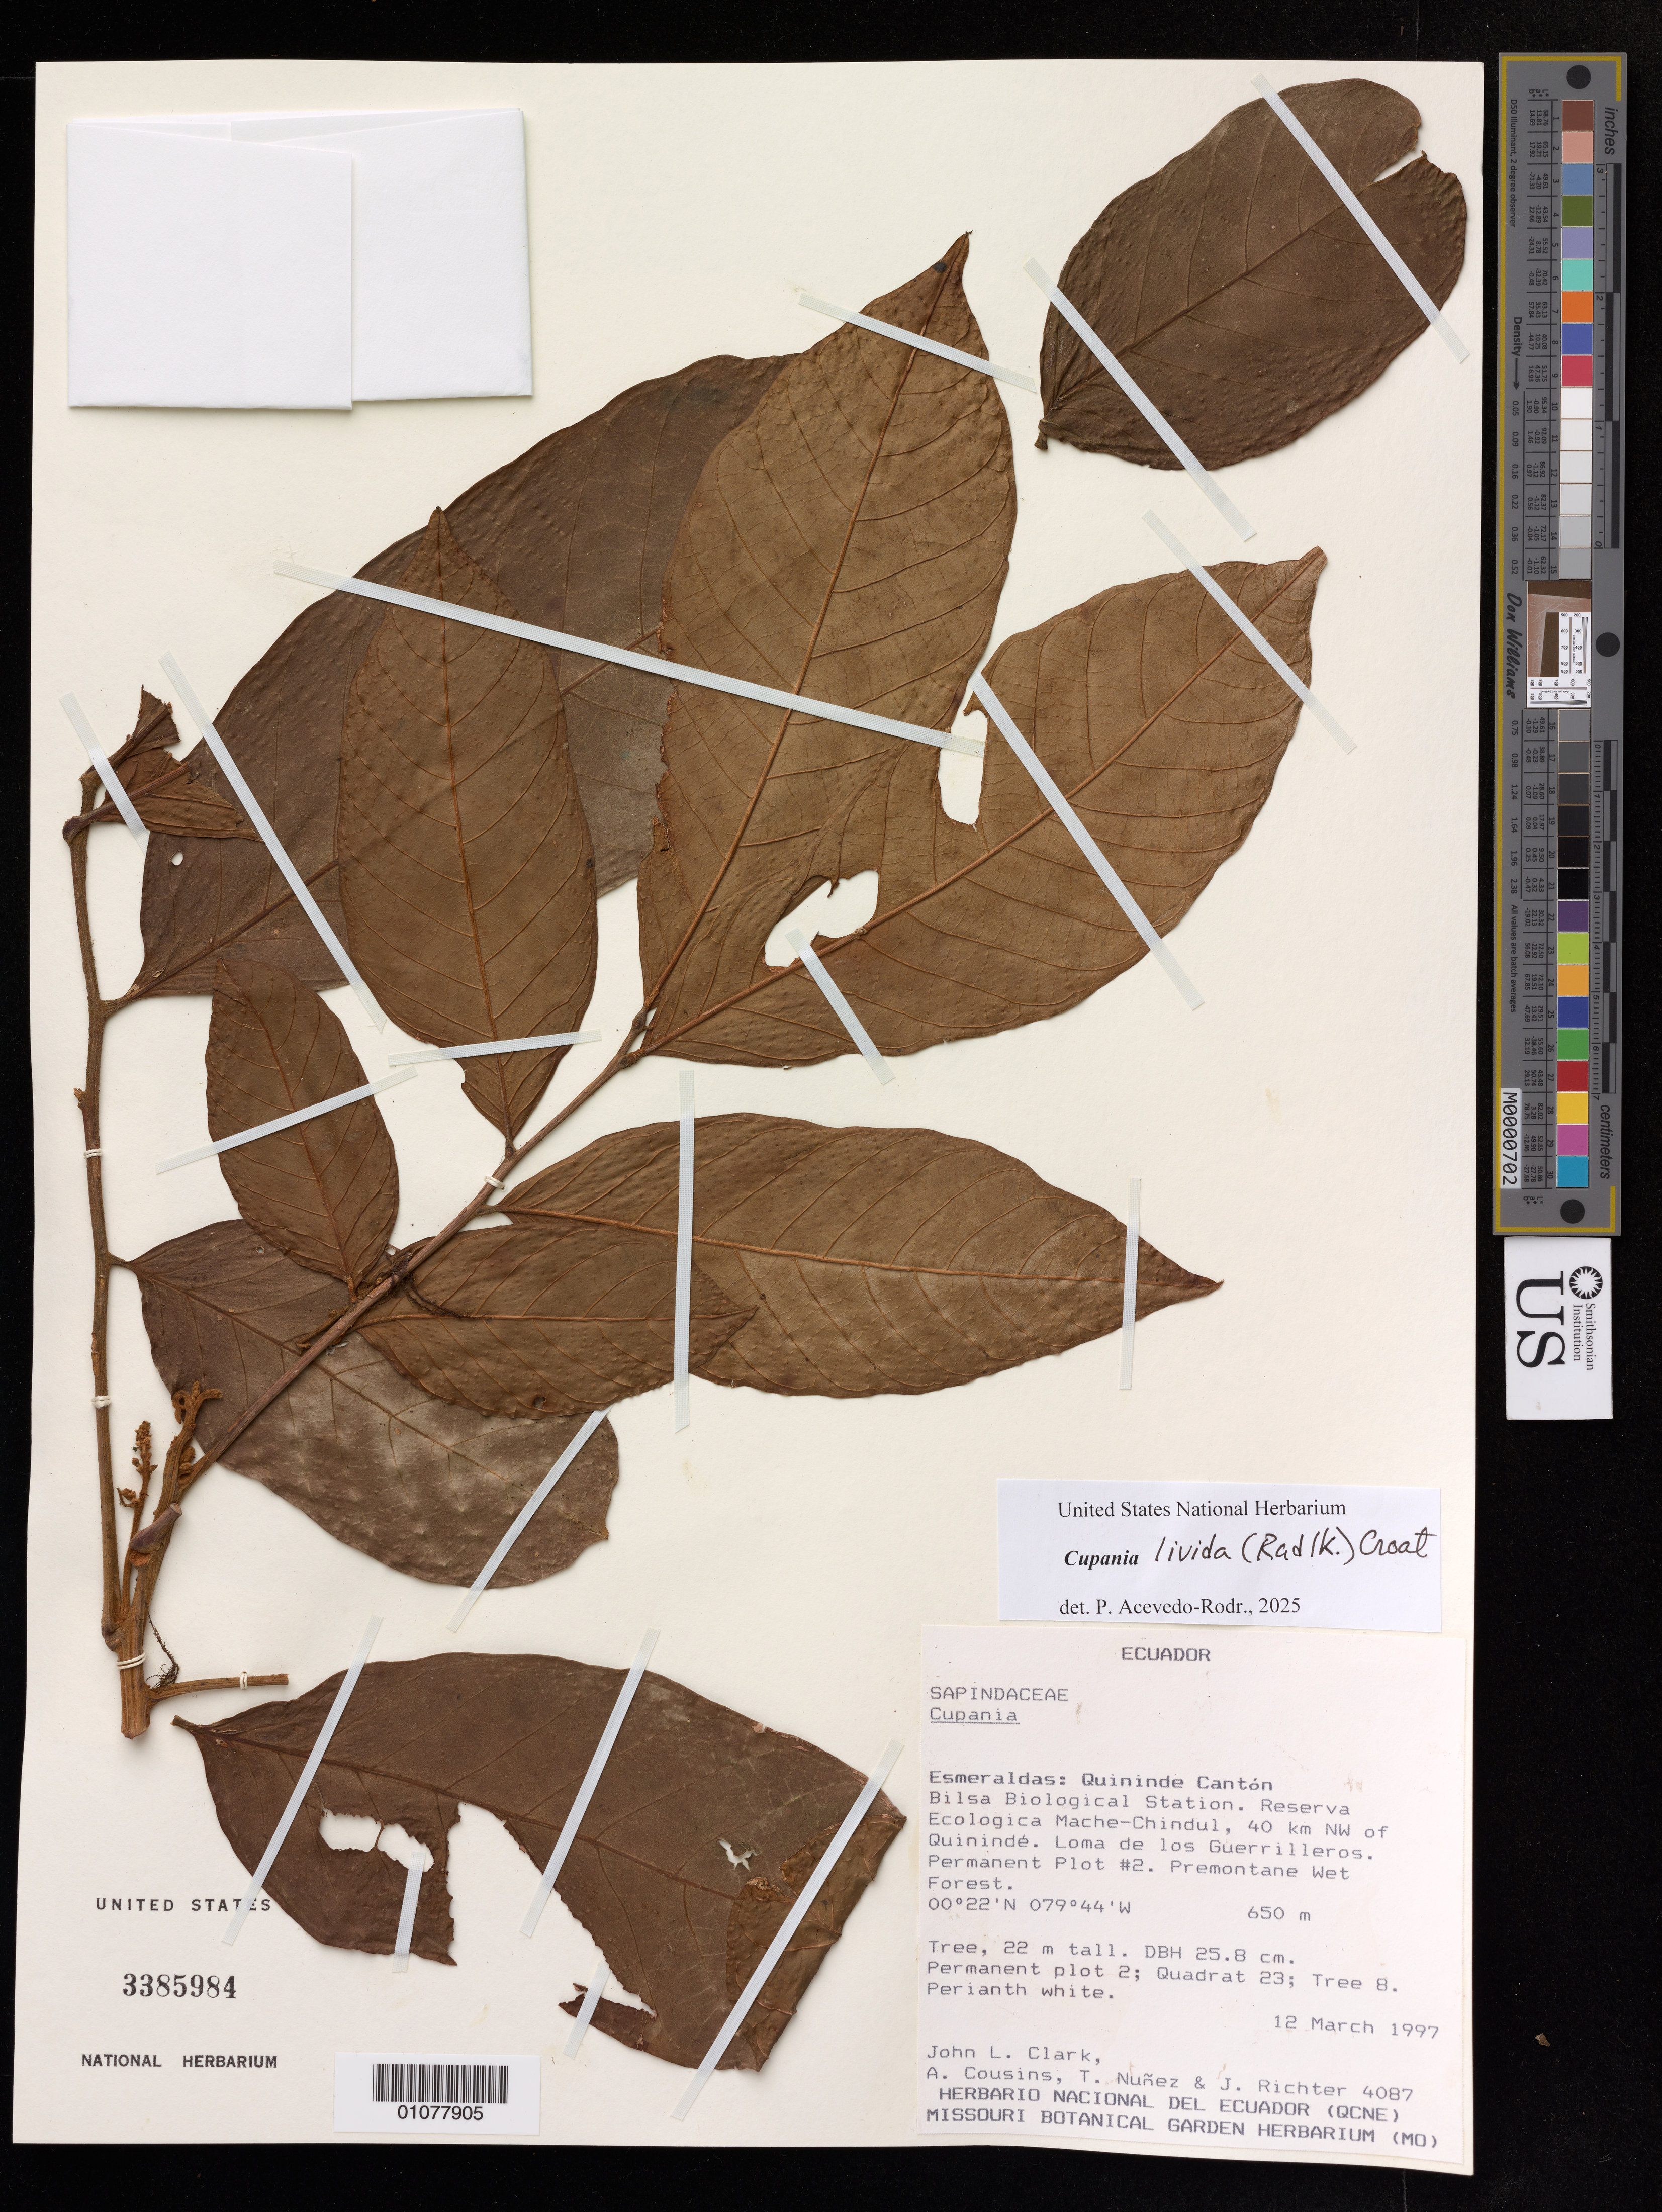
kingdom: Plantae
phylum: Tracheophyta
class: Magnoliopsida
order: Sapindales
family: Sapindaceae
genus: Cupania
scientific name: Cupania livida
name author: (Radlk.) Croat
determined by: Acevedo-Rodriguez, P., (US), Smithsonian Institution - National Museum of Natural History (UNITED STATES)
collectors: J. L. Clark, A. Cousins, T. Núñez & J. Richter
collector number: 4087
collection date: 1997-03-12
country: Ecuador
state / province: Esmeraldas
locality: Quinindé Cantón, Bilsa Biological Station. Reserva Ecologica Mache-Chindul, 40 km NW of Quinindé. Loma de los Guerrilleros. Permanent Plot #2; Quadrat 23; Tree 8.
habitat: Premontane wet forest.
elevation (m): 650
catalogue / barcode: US 3385984